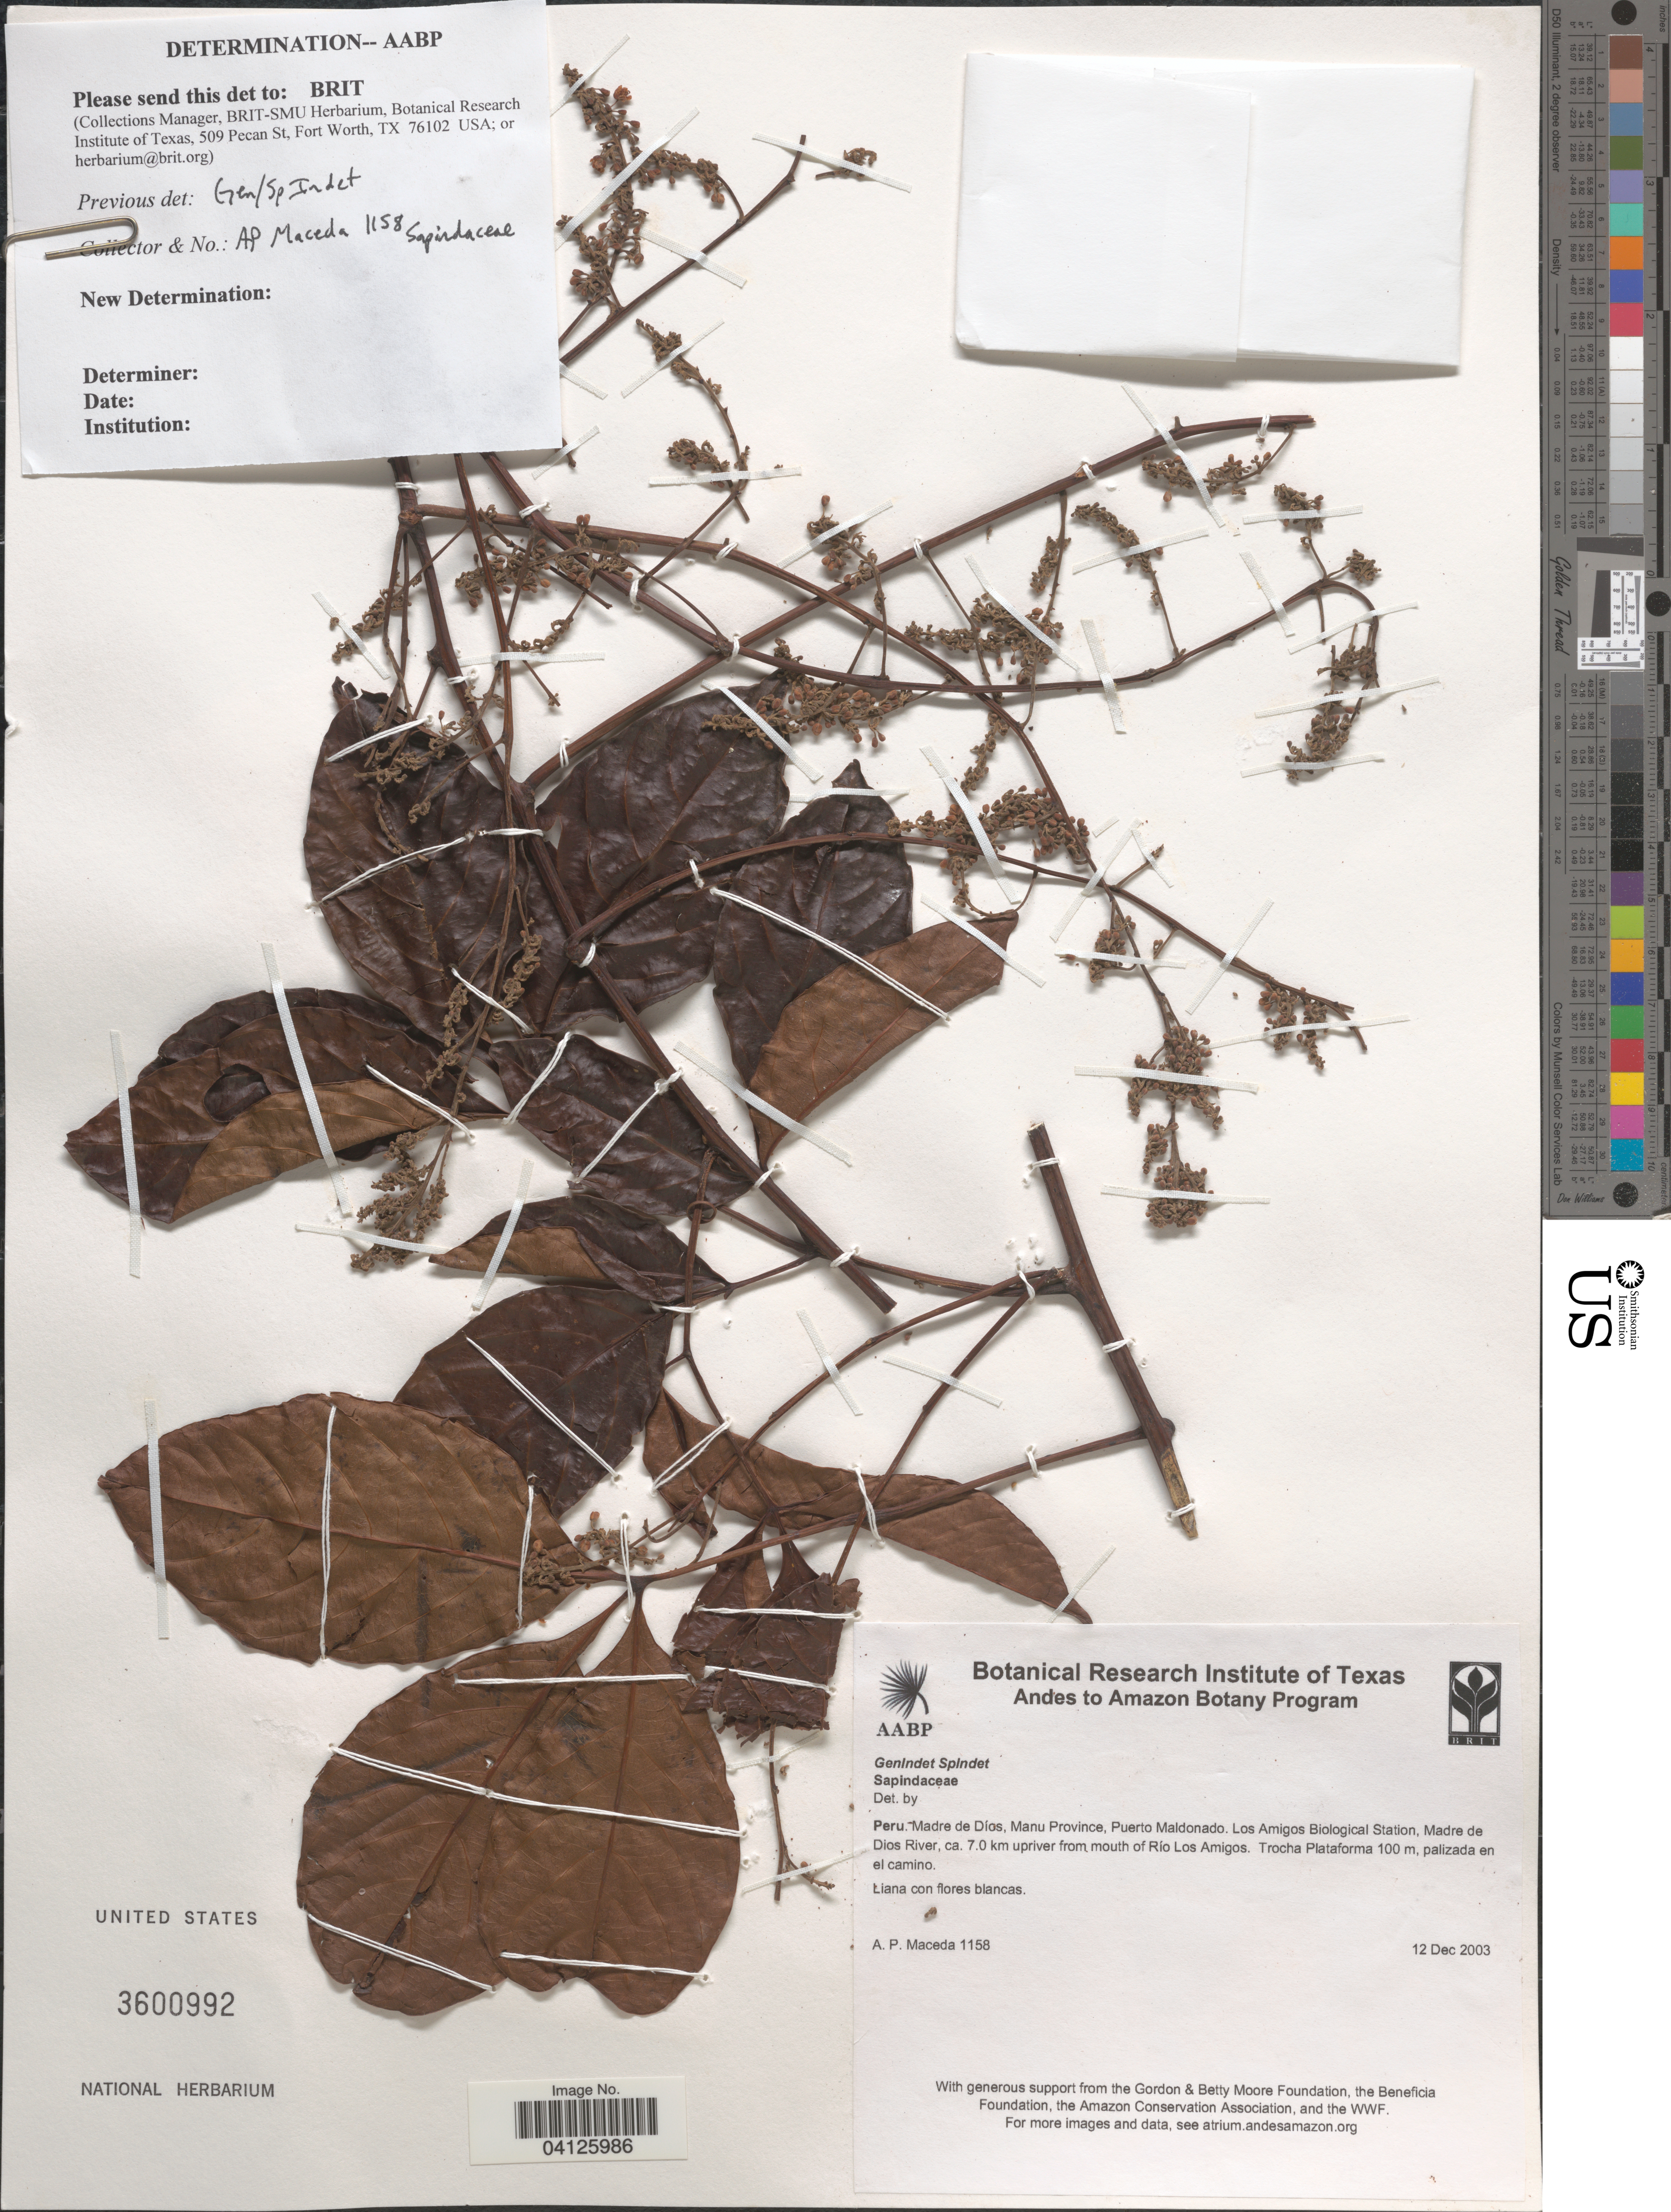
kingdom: Plantae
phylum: Tracheophyta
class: Magnoliopsida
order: Sapindales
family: Sapindaceae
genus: Serjania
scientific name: Serjania rufa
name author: Radlk.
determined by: Acevedo-Rodriguez, P., (US), Smithsonian Institution - National Museum of Natural History (UNITED STATES)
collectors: A. Maceda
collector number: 1158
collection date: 2003-12-12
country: Peru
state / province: Madre de Dios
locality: Manu Province, Puerto Maldonado. Los Amigos Biological Station, Madre de Dios River, ca. 7.0 km upriver from mouth of Río Los Amigos.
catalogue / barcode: US 3600992